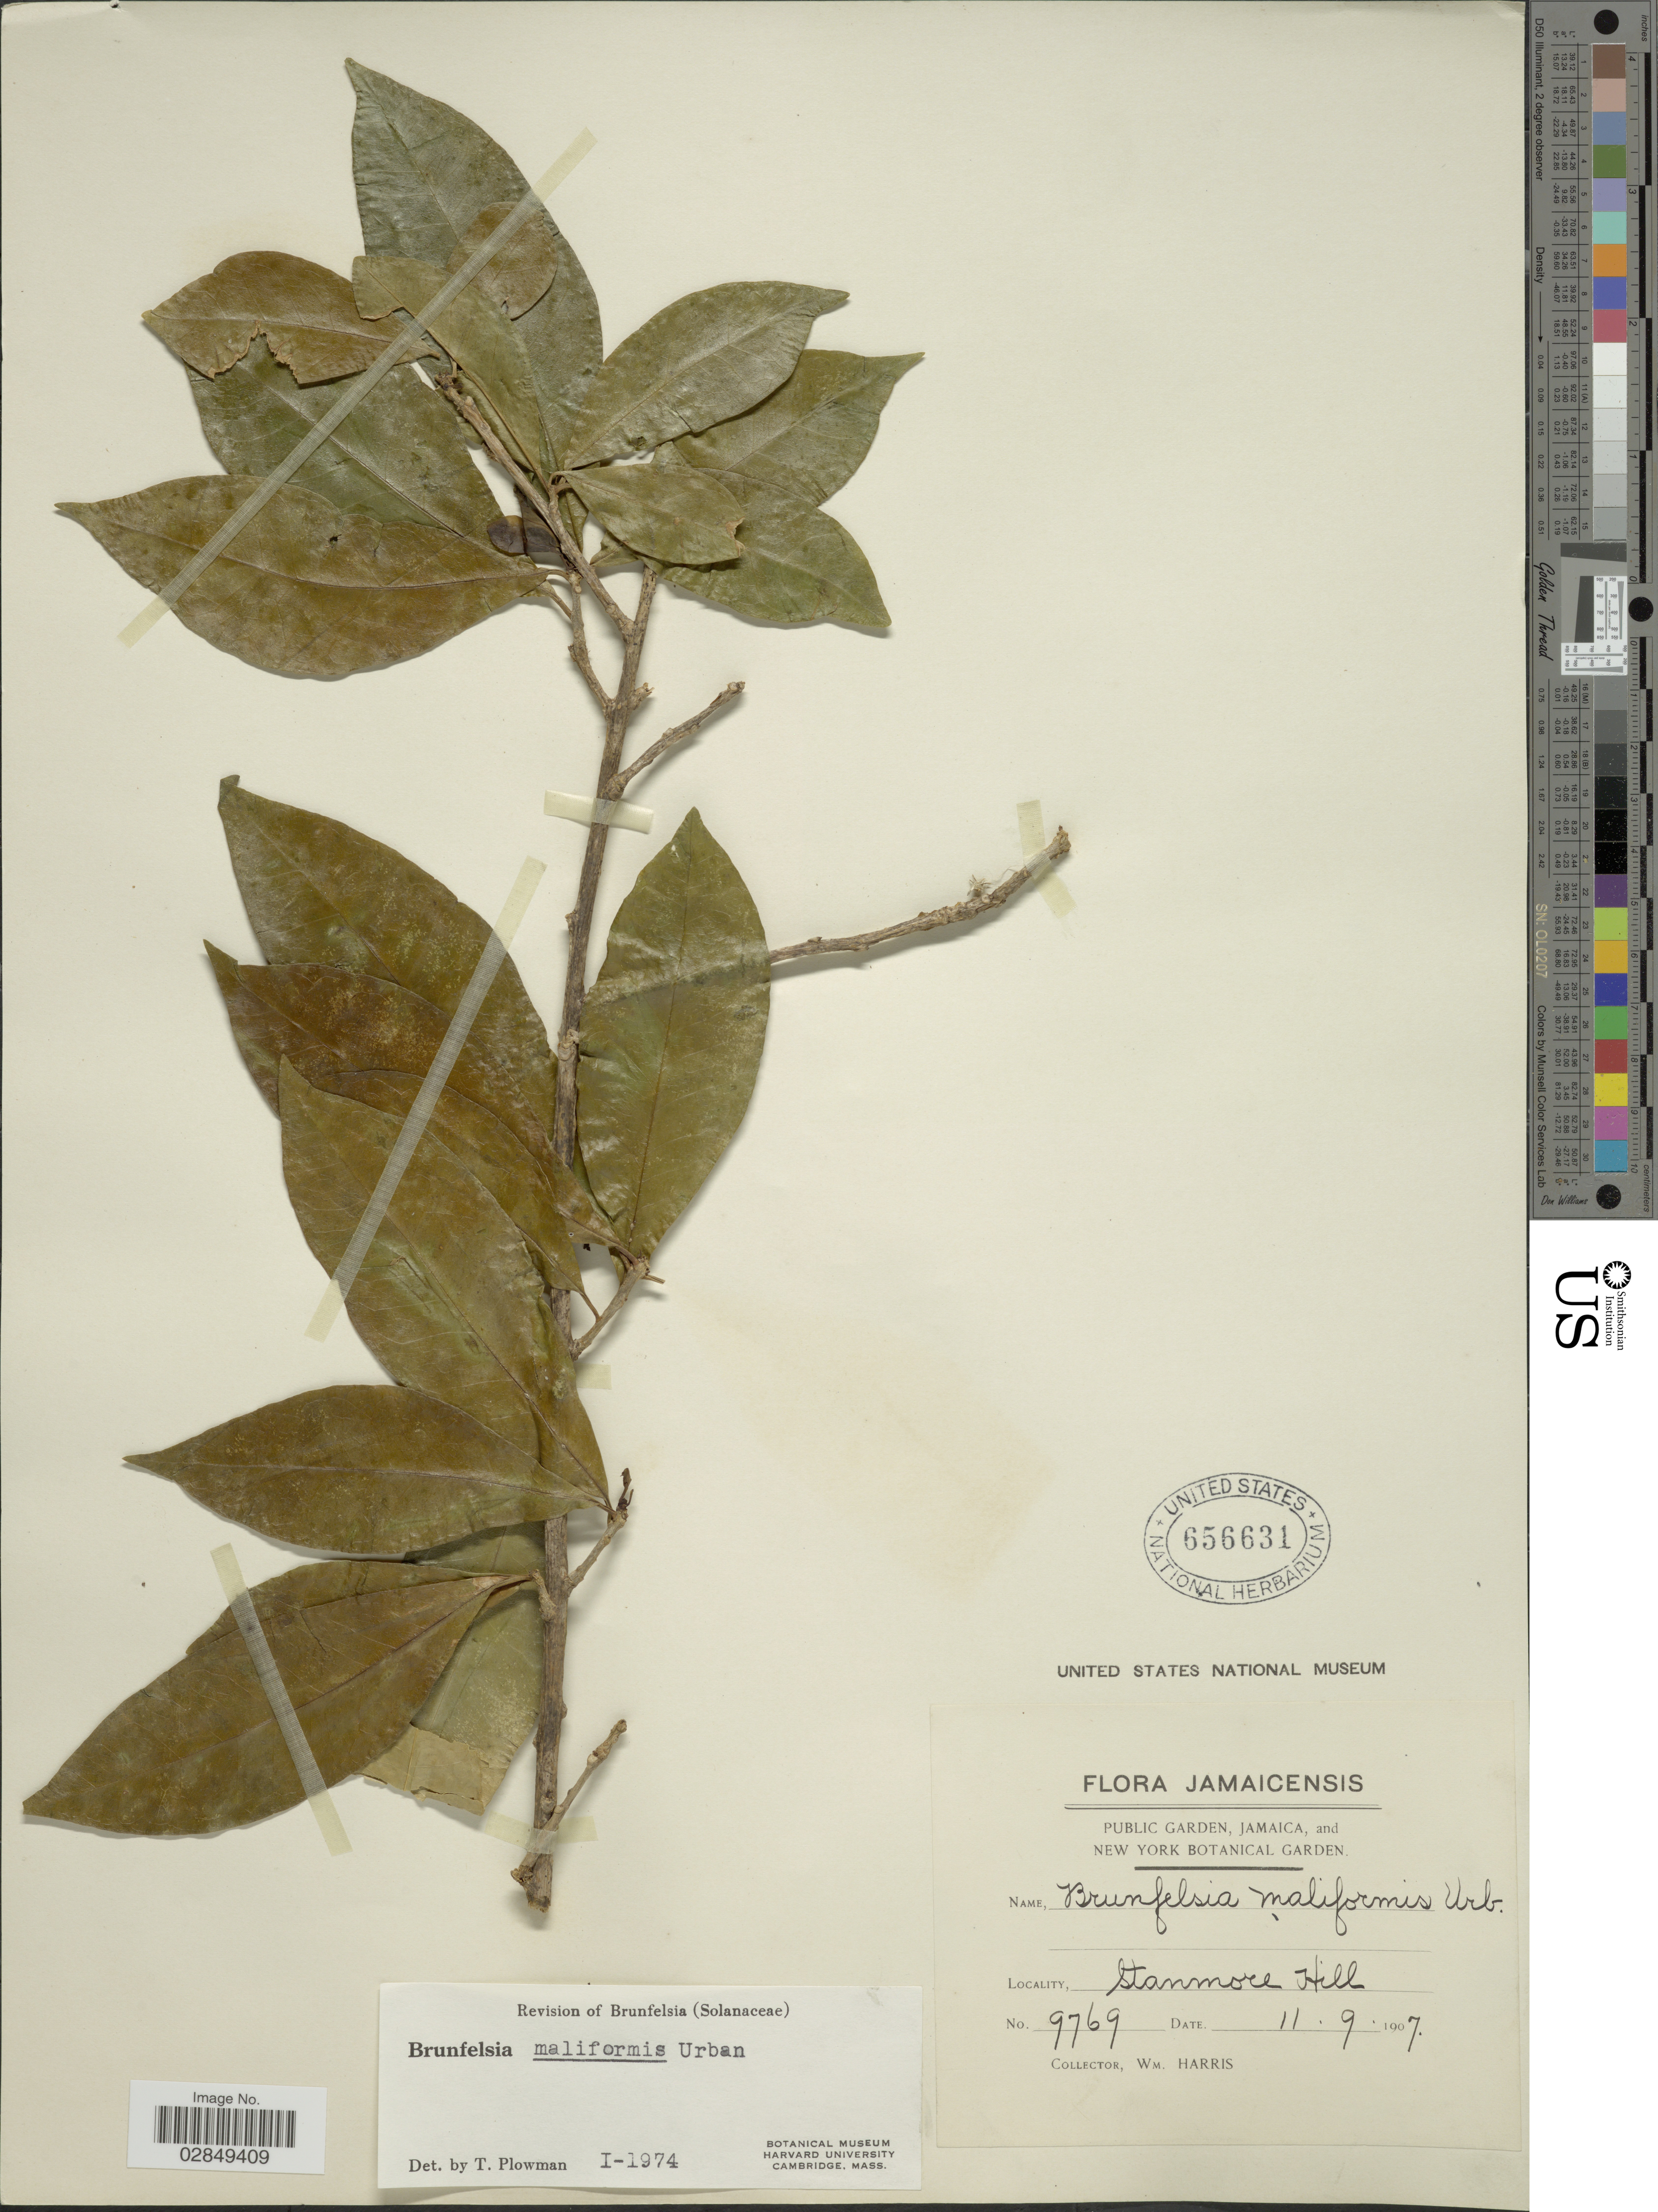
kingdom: Plantae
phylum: Tracheophyta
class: Magnoliopsida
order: Solanales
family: Solanaceae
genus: Brunfelsia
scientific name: Brunfelsia maliformis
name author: Urb.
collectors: W. H. Harris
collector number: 9769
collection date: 1907-09-11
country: Jamaica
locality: Stanmore Hill.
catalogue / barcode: US 656631